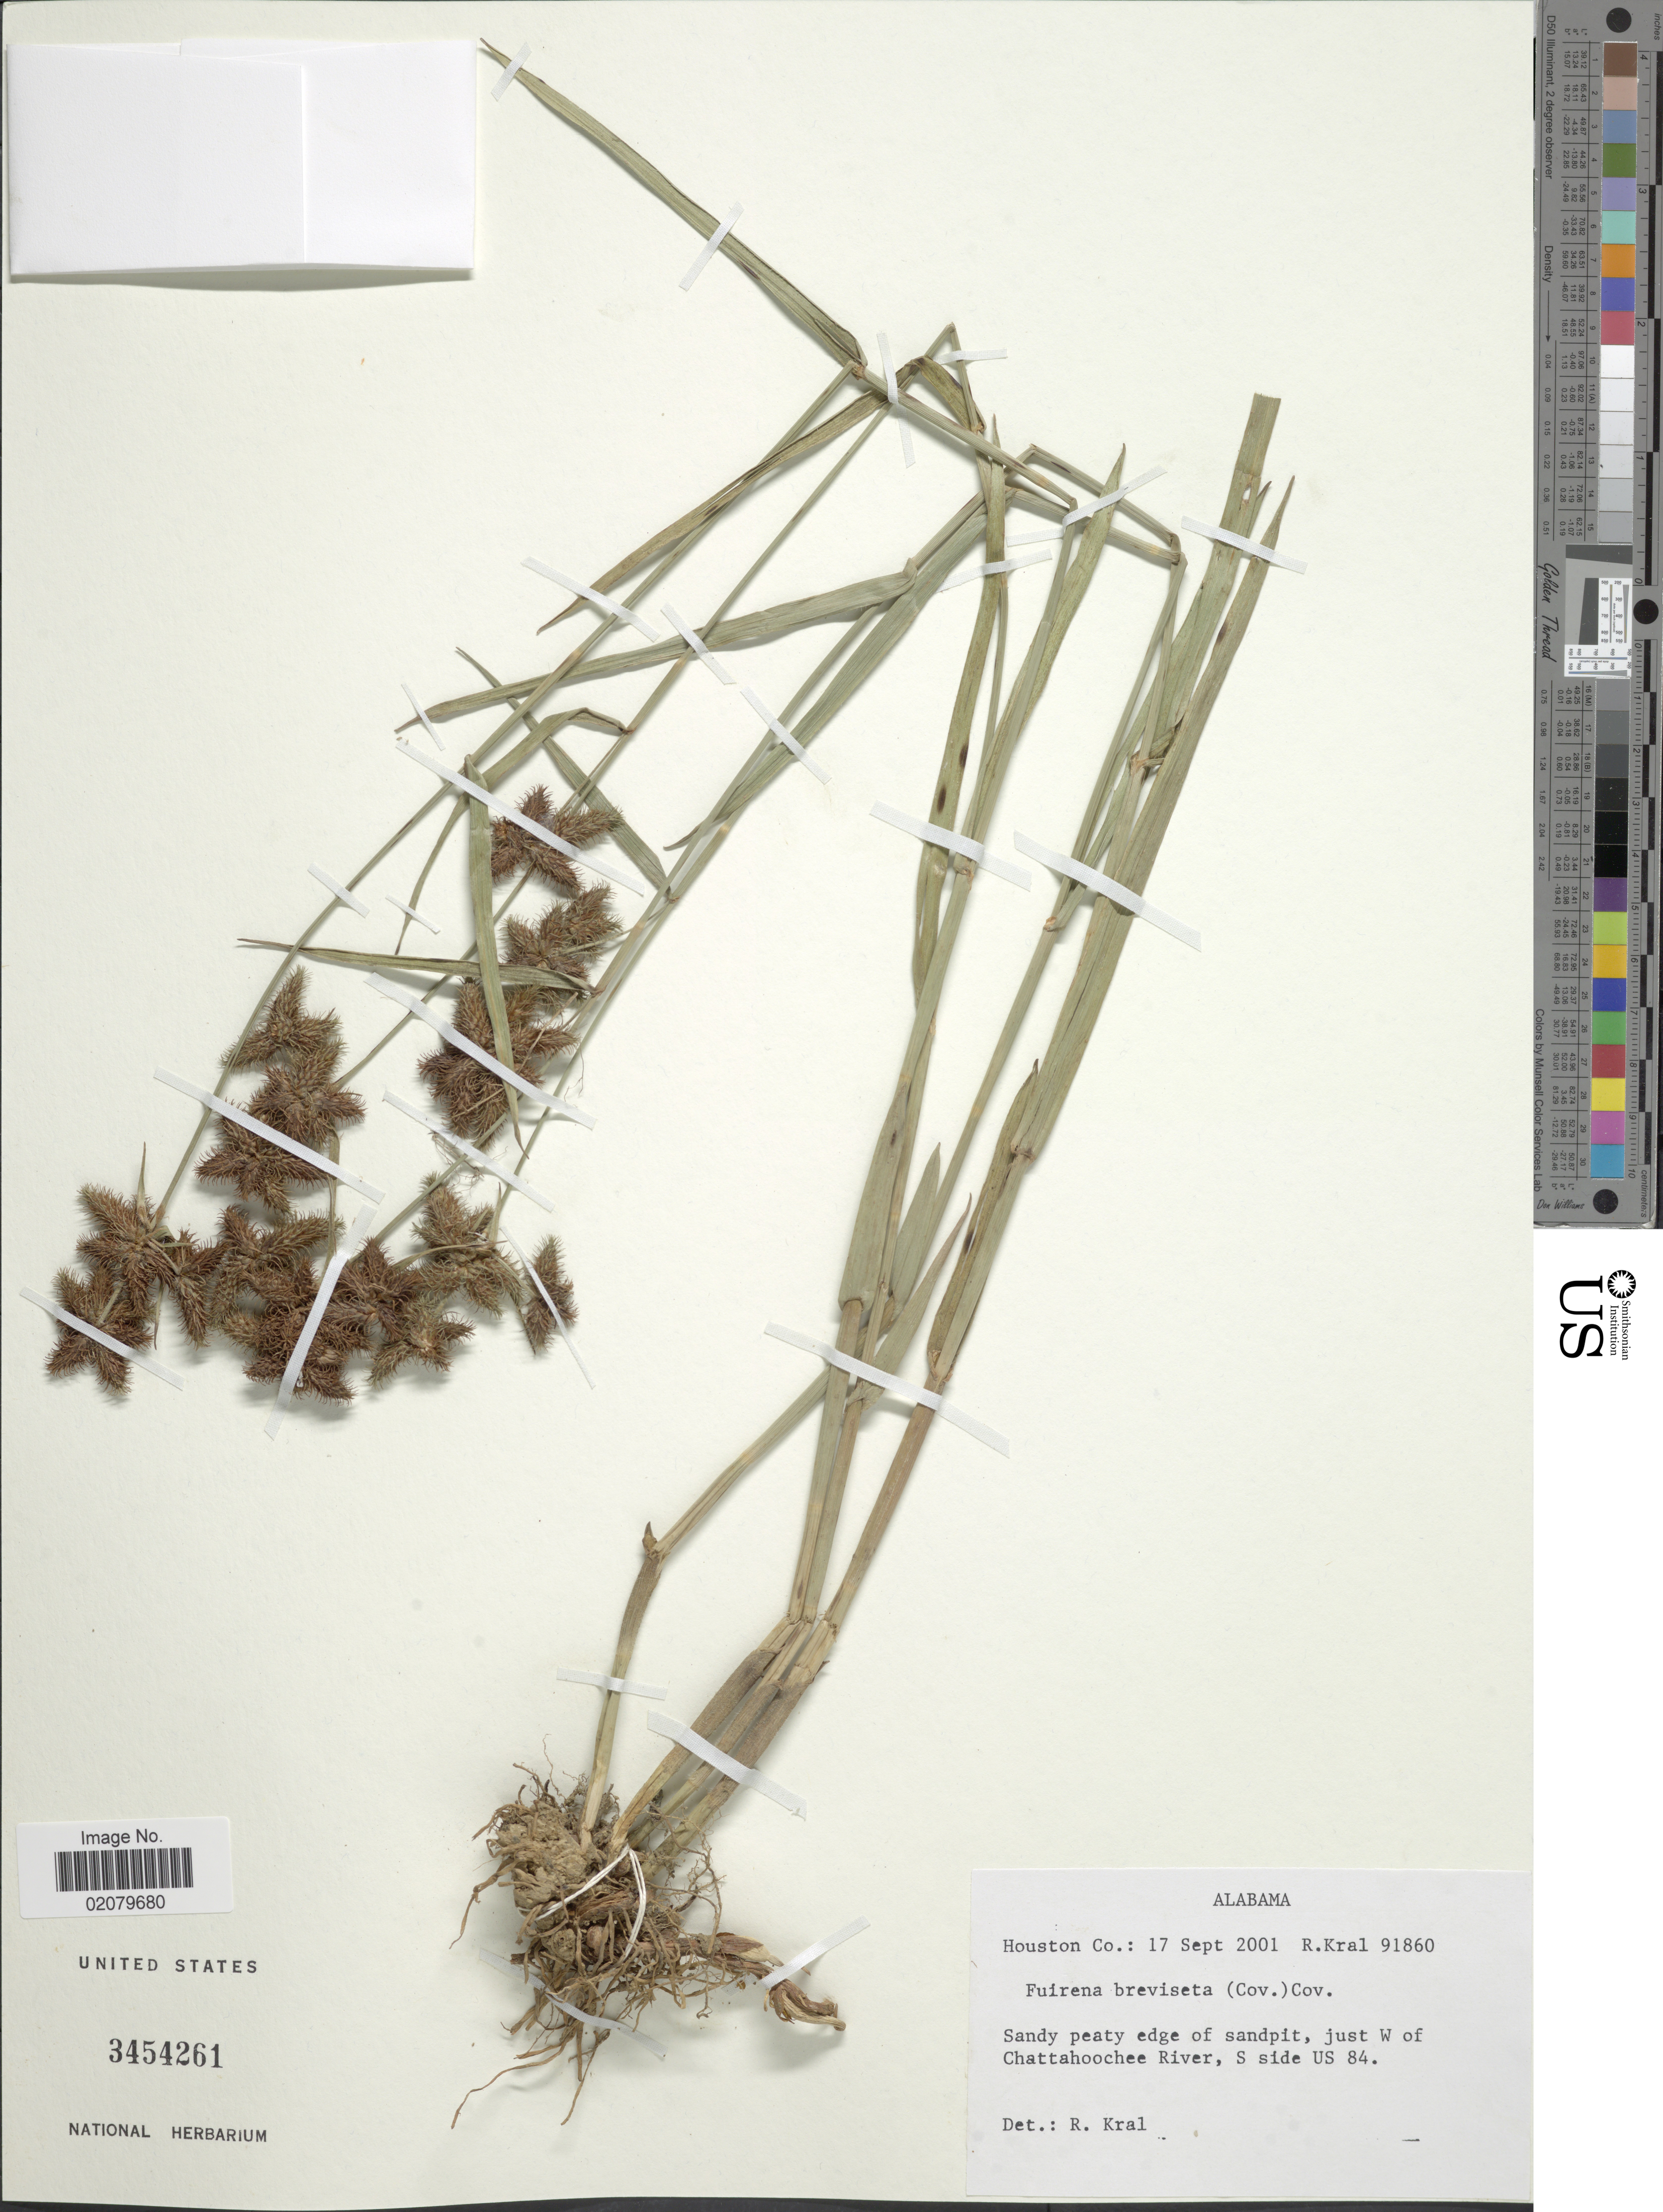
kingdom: Plantae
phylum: Tracheophyta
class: Liliopsida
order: Poales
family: Cyperaceae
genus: Fuirena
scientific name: Fuirena breviseta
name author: (Coville) Coville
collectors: R. Kral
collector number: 91860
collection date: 2001-09-17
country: United States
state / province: Alabama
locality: Houston Co., just W of Chattahoochee River, S side US 84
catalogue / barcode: US 3454261